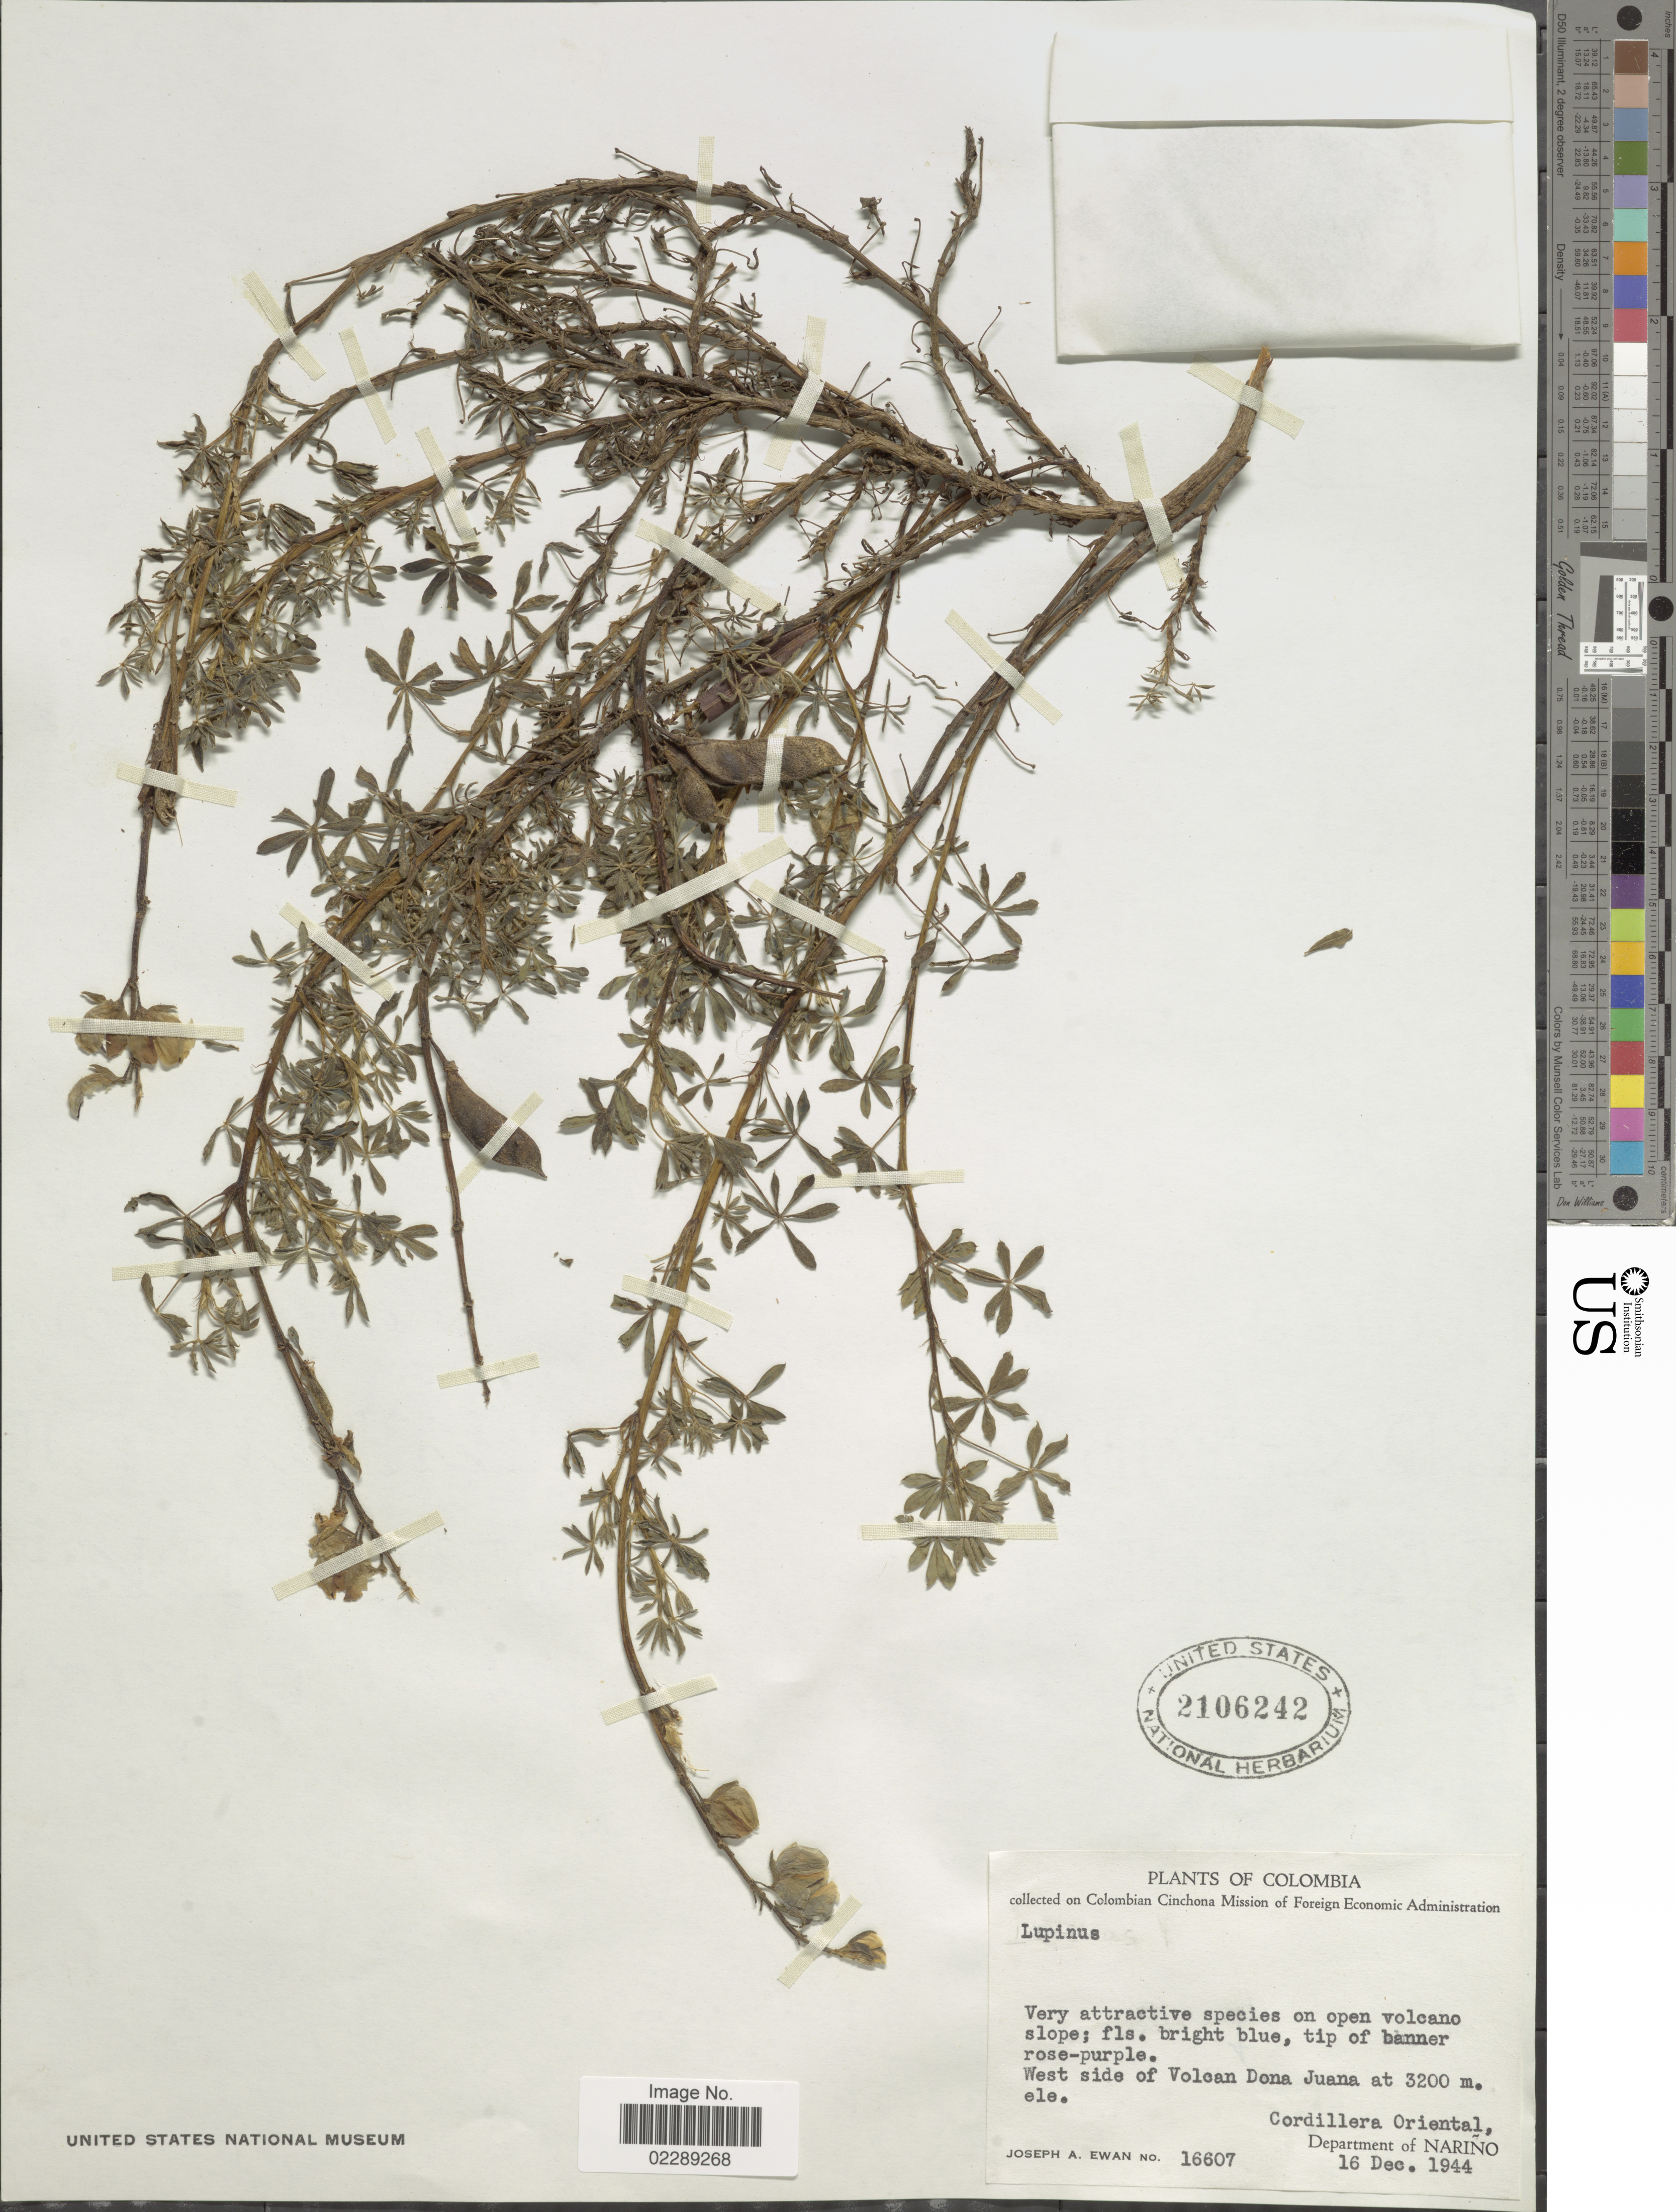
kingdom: Plantae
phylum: Tracheophyta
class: Magnoliopsida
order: Fabales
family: Fabaceae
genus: Lupinus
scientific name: Lupinus sp.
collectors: J. A. Ewan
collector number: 16607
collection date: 1944-12-16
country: Colombia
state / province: Nariño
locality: West side of Volcan Dona Juana. Cordillera Oriental, Department of Nariño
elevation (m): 3200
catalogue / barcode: US 2106242